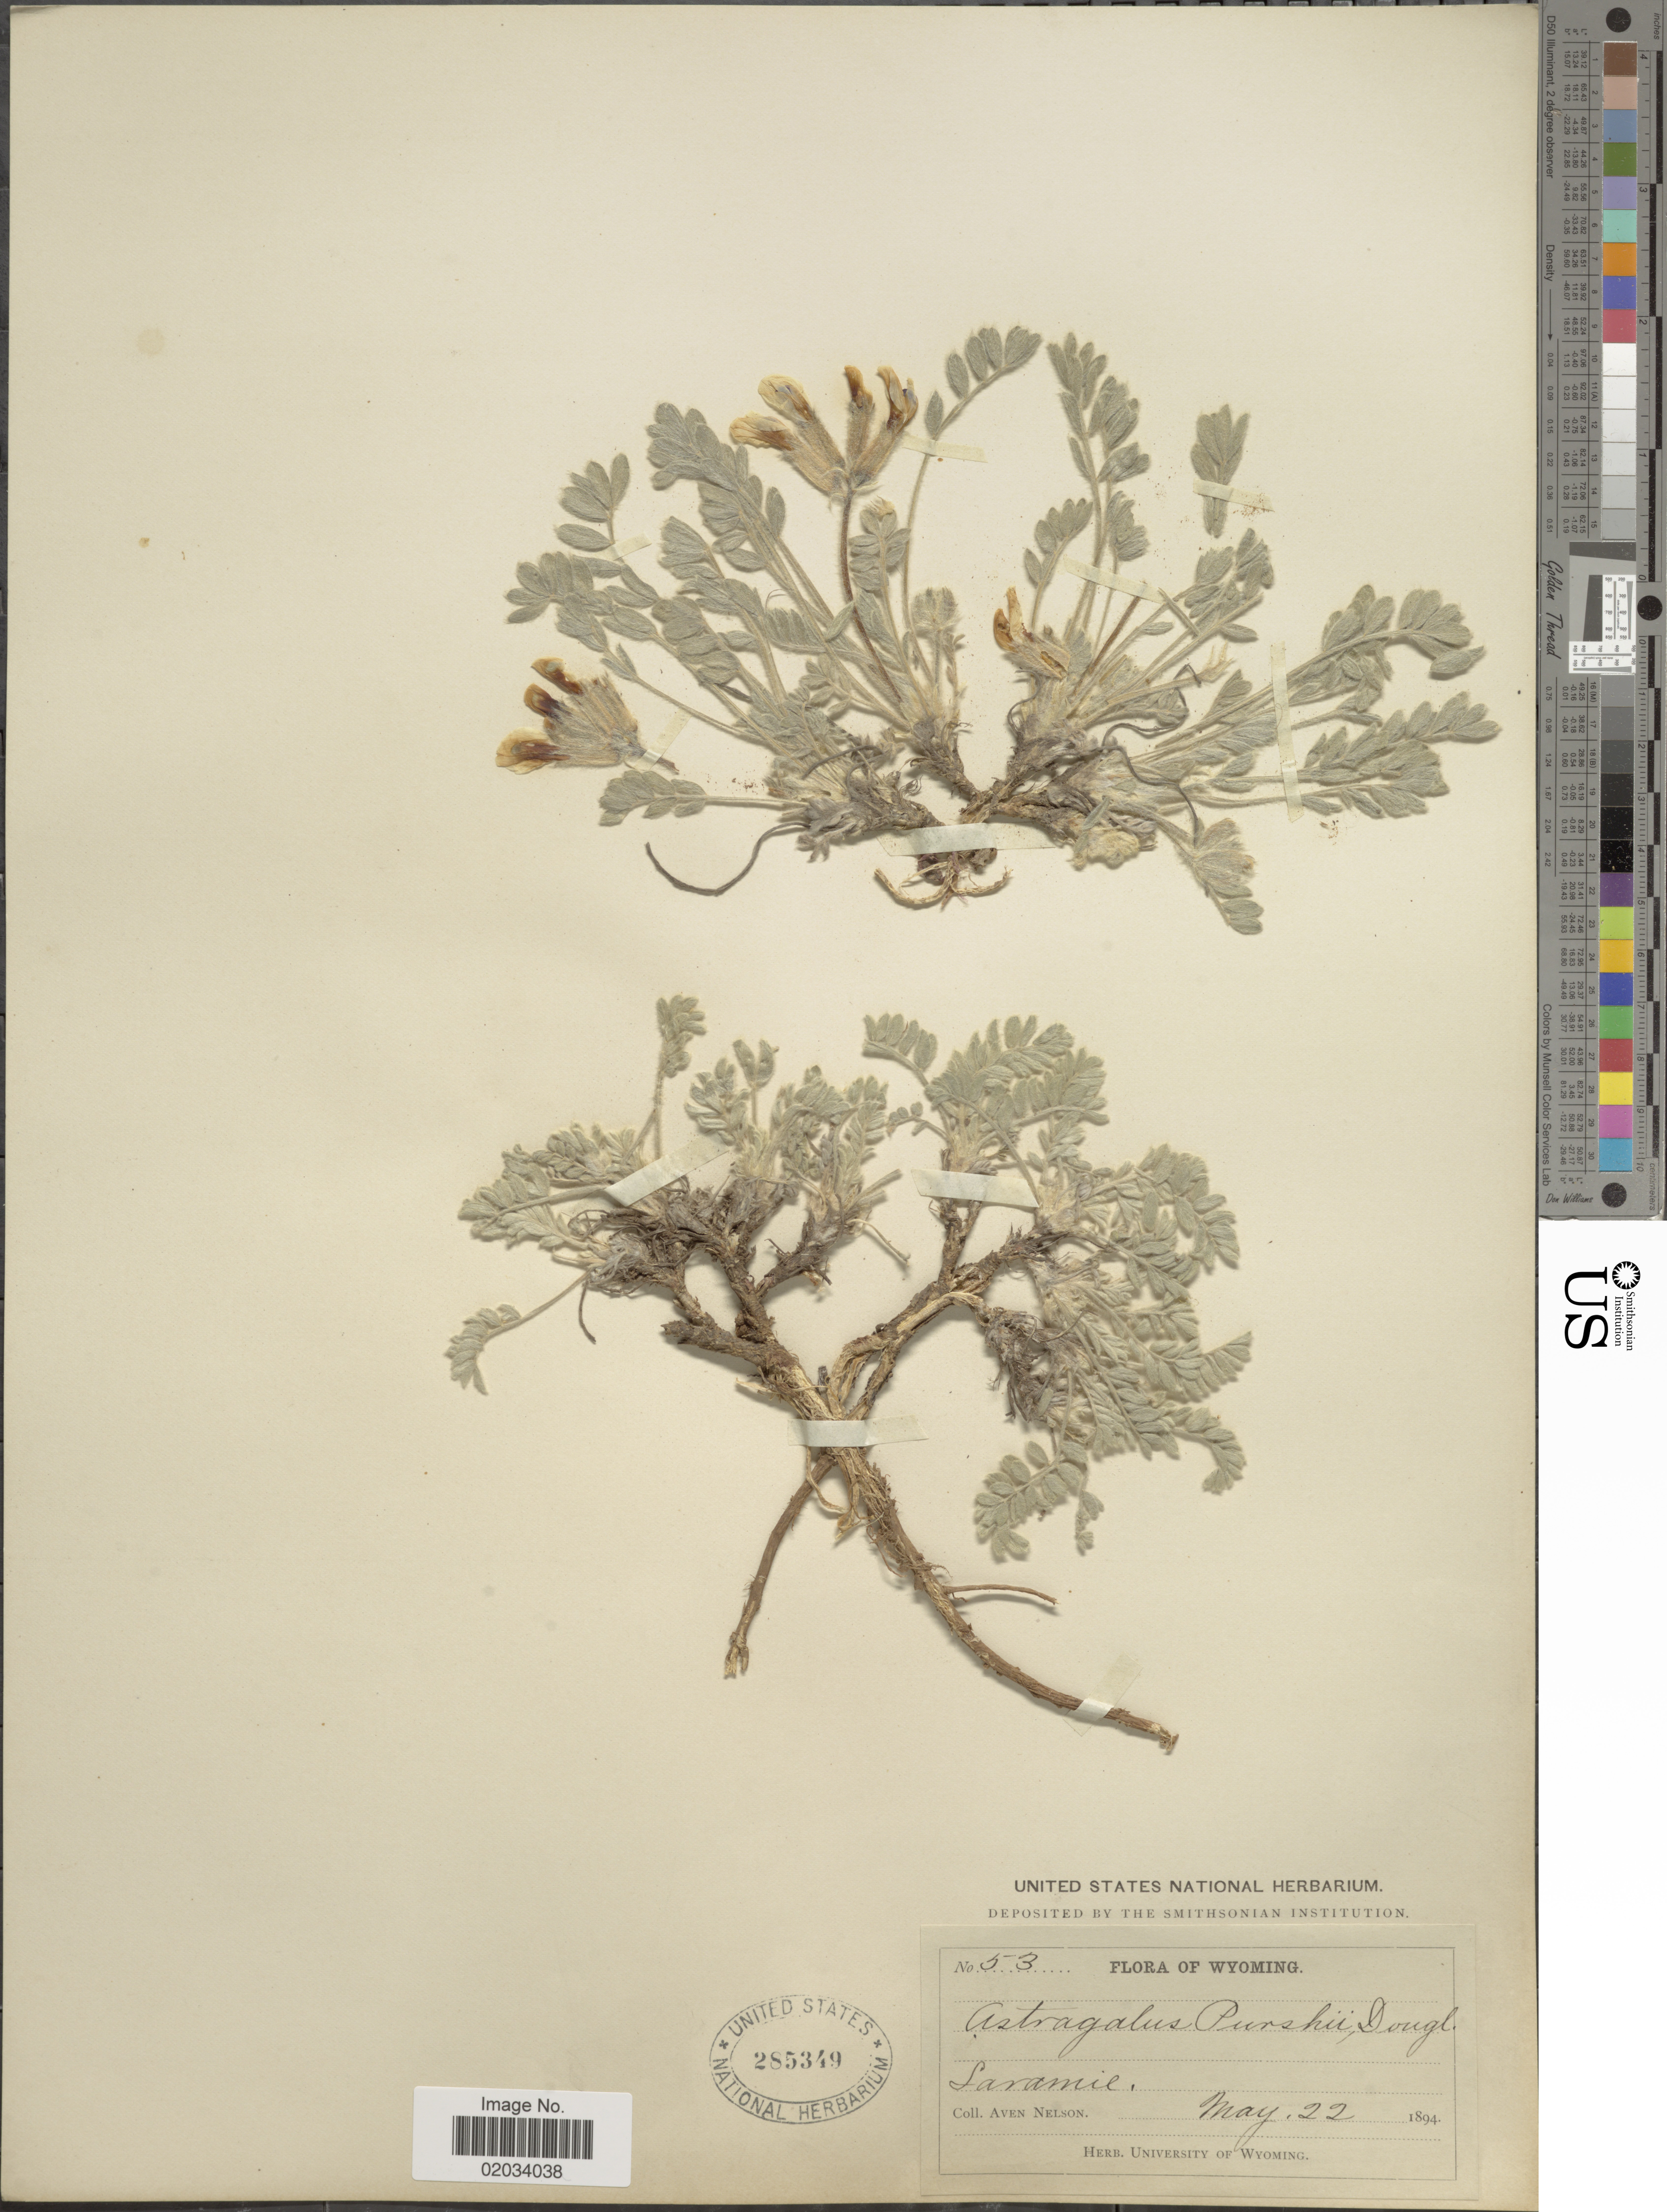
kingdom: Plantae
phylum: Tracheophyta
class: Magnoliopsida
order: Fabales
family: Fabaceae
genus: Astragalus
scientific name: Astragalus purshii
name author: Douglas ex Hook.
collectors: A. Nelson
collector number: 53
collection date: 1894-05-22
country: United States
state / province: Wyoming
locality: Laramie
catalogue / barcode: US 285349